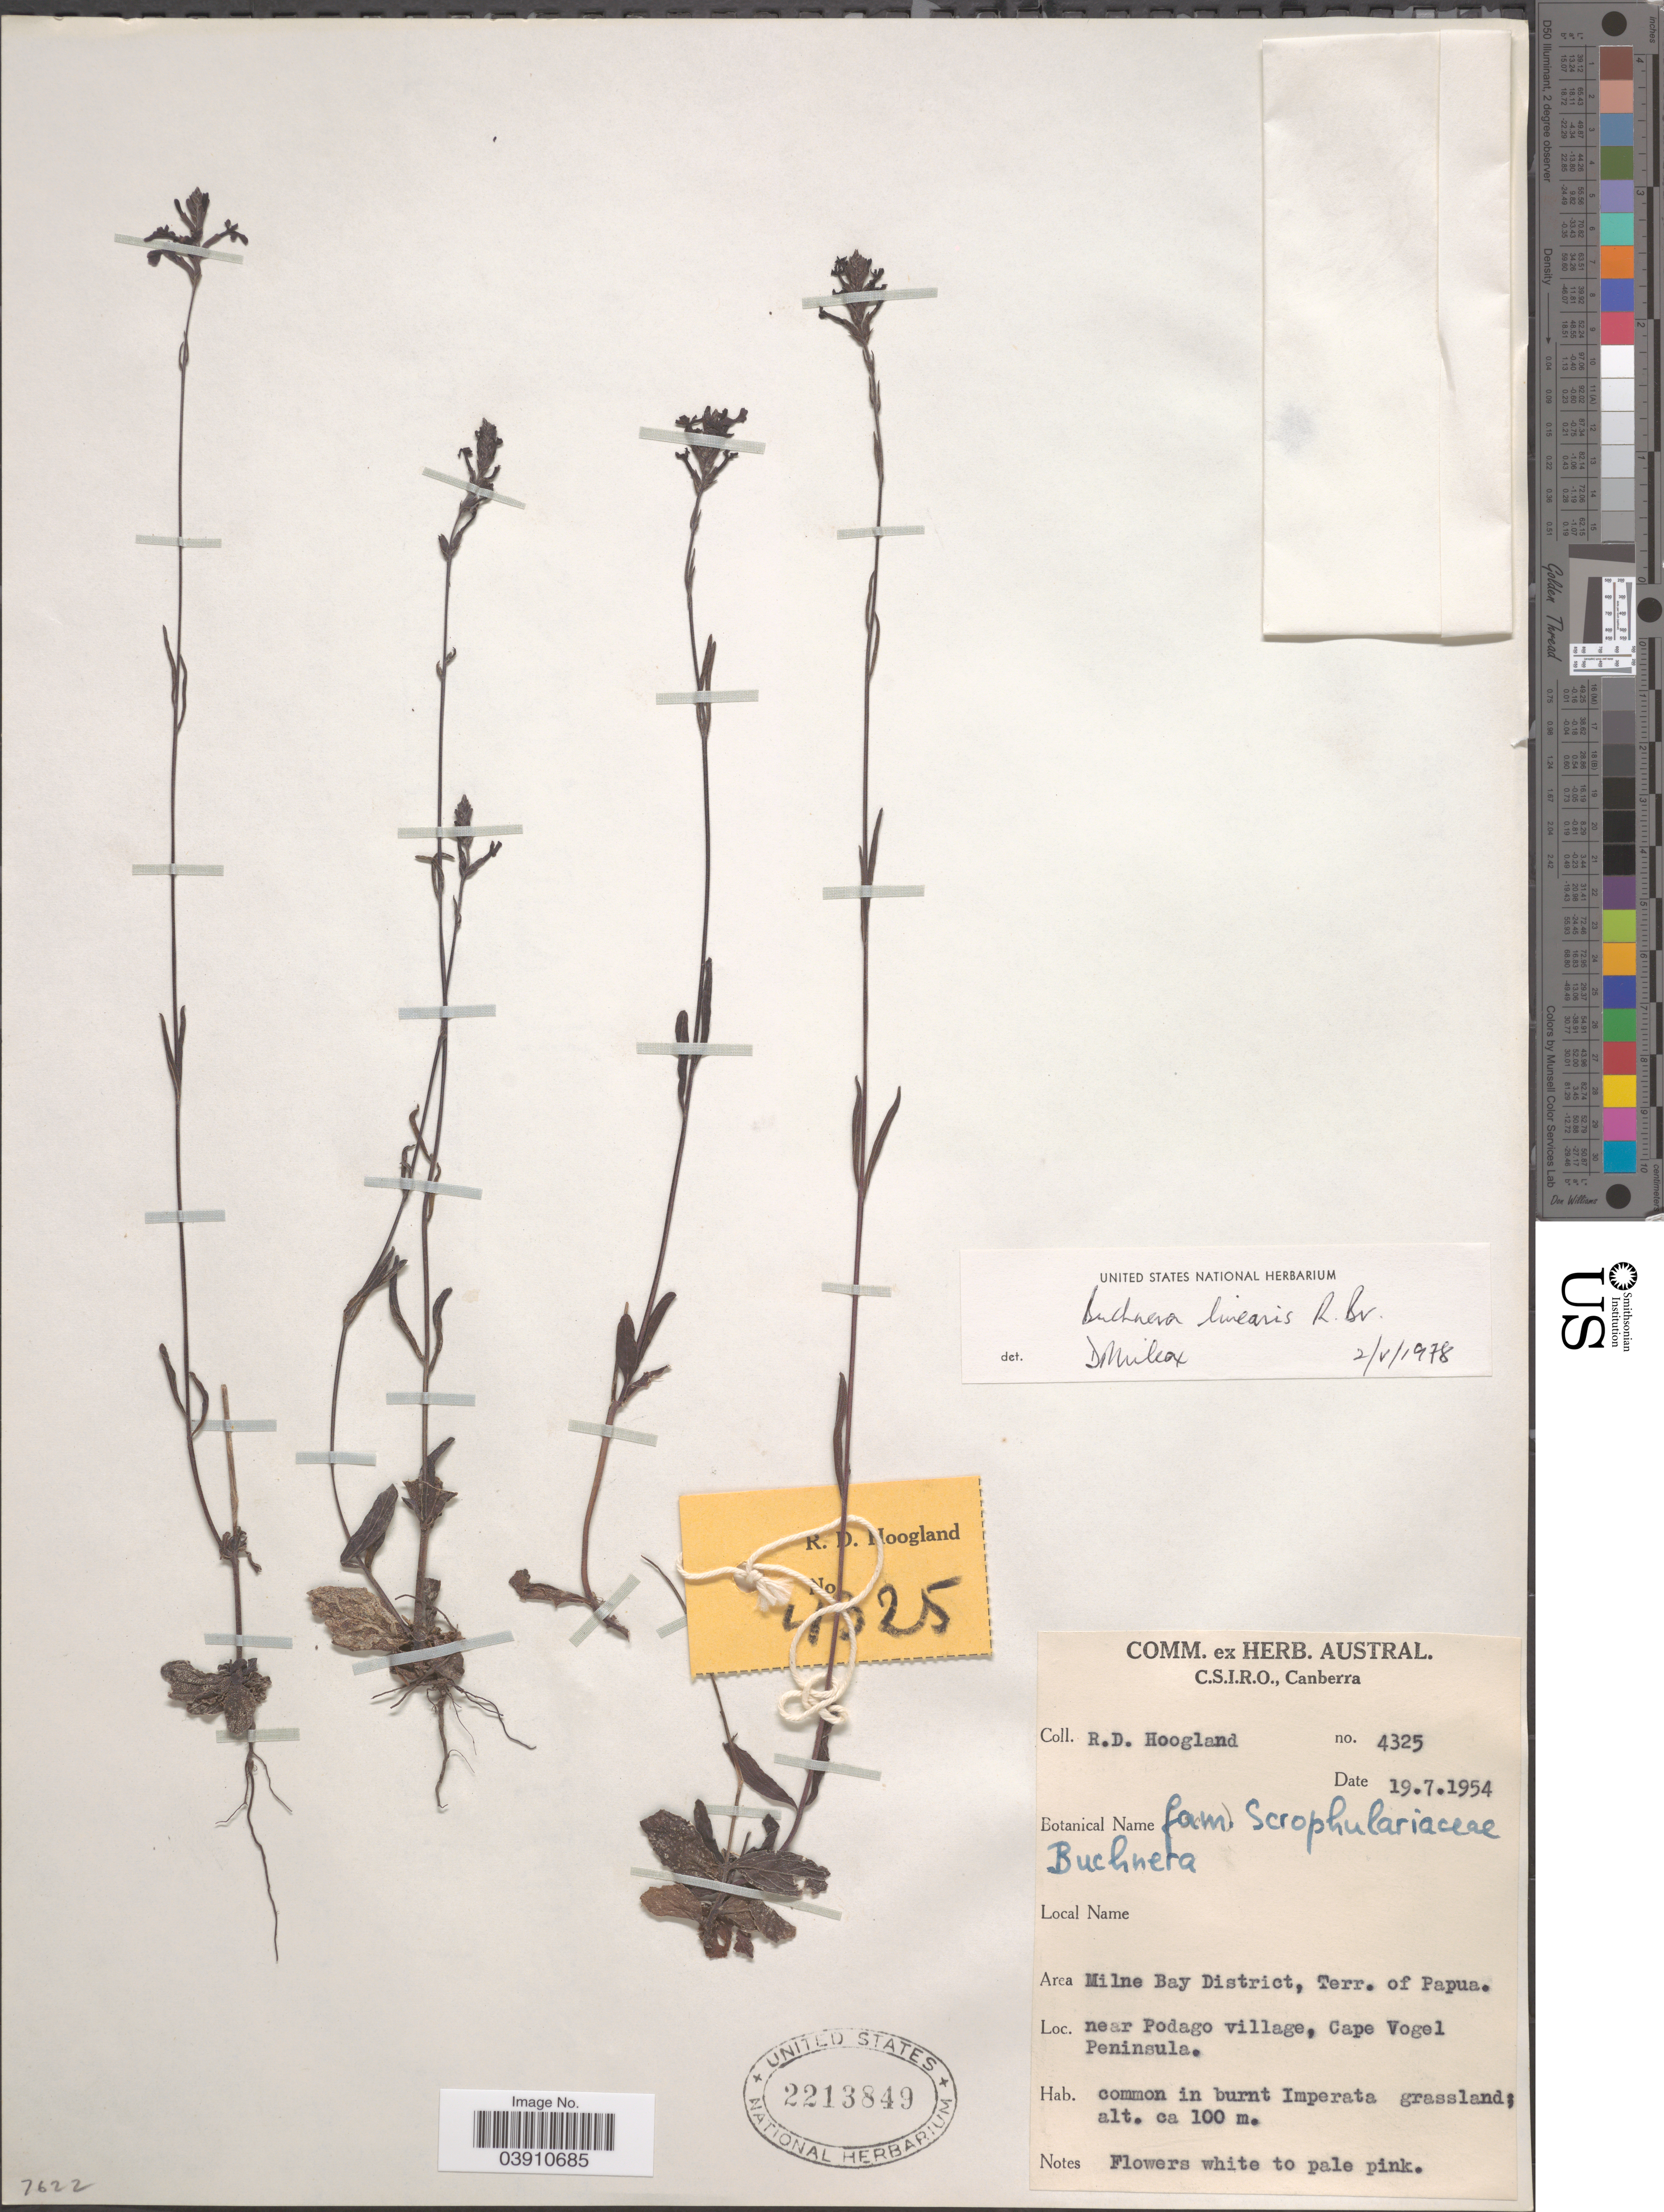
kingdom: Plantae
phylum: Tracheophyta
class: Magnoliopsida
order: Lamiales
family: Orobanchaceae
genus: Buchnera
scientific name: Buchnera linearis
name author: R. Br.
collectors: R. D. Hoogland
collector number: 4325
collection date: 1954-07-19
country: Papua New Guinea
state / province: Milne Bay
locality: Area Milne Bay District, Terr. of Papua. Near Podago village, Cape Vogel Peninsula.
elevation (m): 100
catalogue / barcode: US 2213849